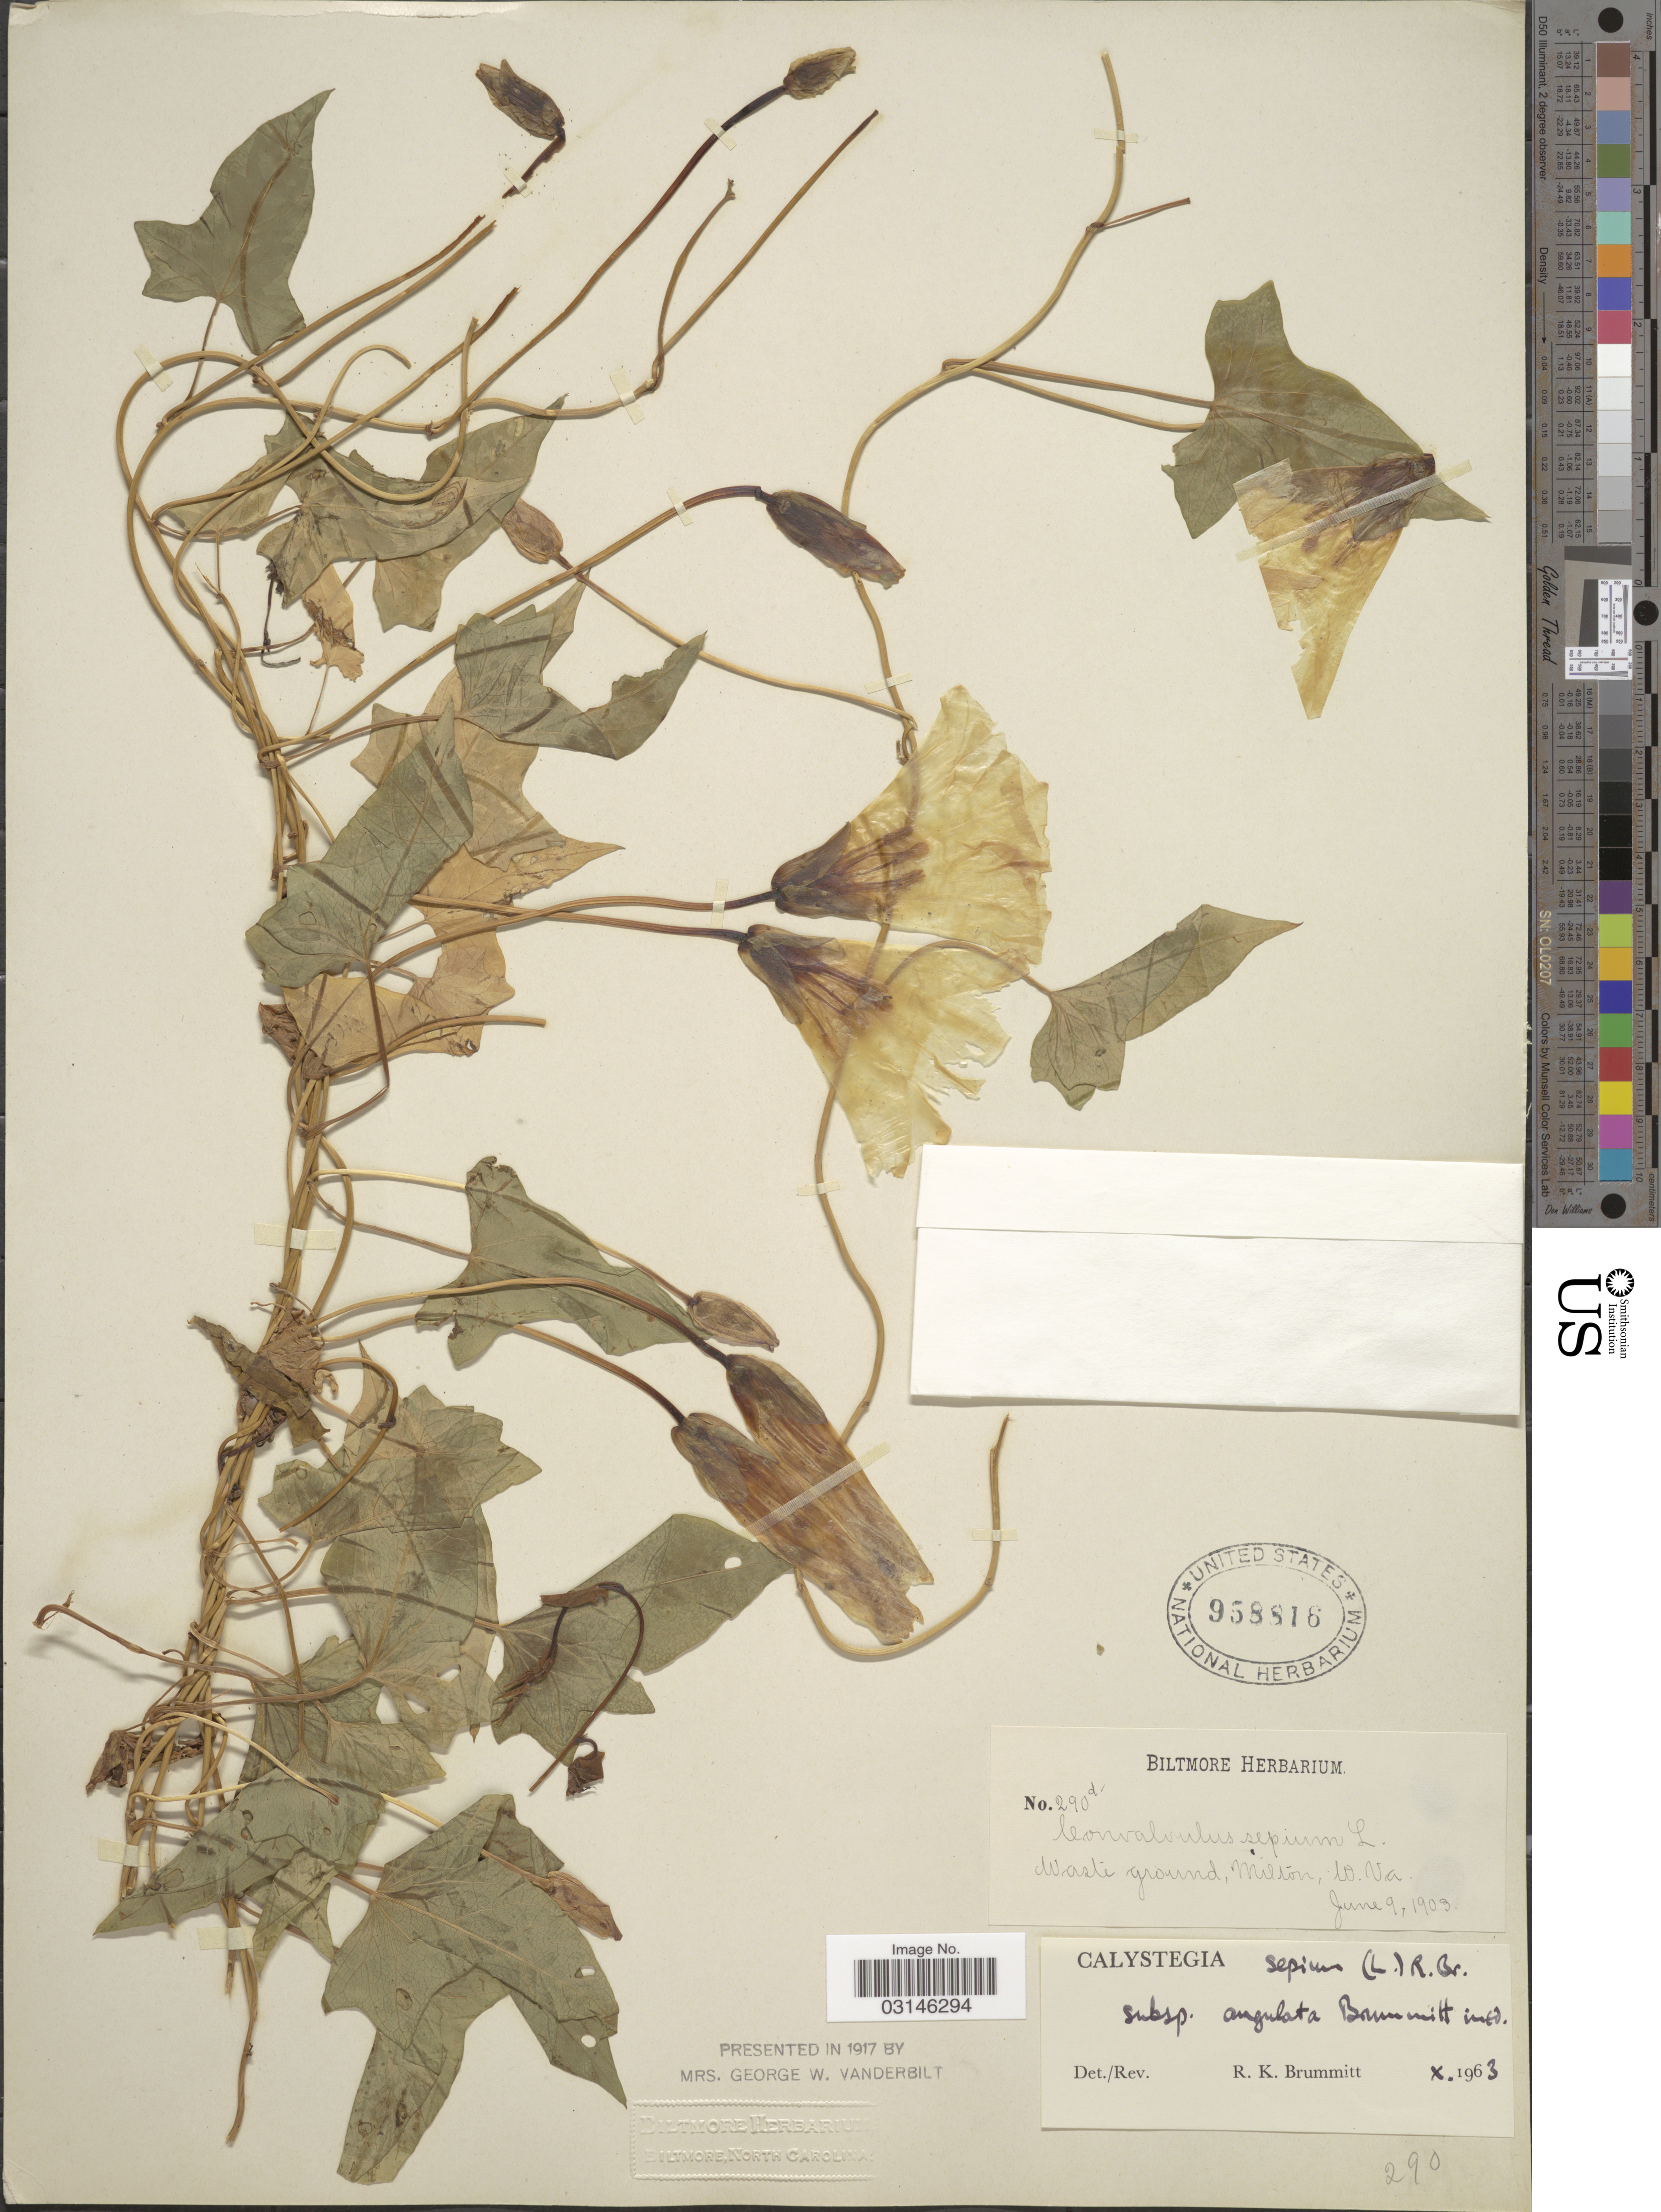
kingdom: Plantae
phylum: Tracheophyta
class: Magnoliopsida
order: Solanales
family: Convolvulaceae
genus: Calystegia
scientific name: Calystegia sepium subsp. angulata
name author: Brummitt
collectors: ex herb. Biltmore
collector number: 290d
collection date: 1903-06-09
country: United States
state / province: West Virginia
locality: Waste ground, Milton, W. Va.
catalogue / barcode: US 958816